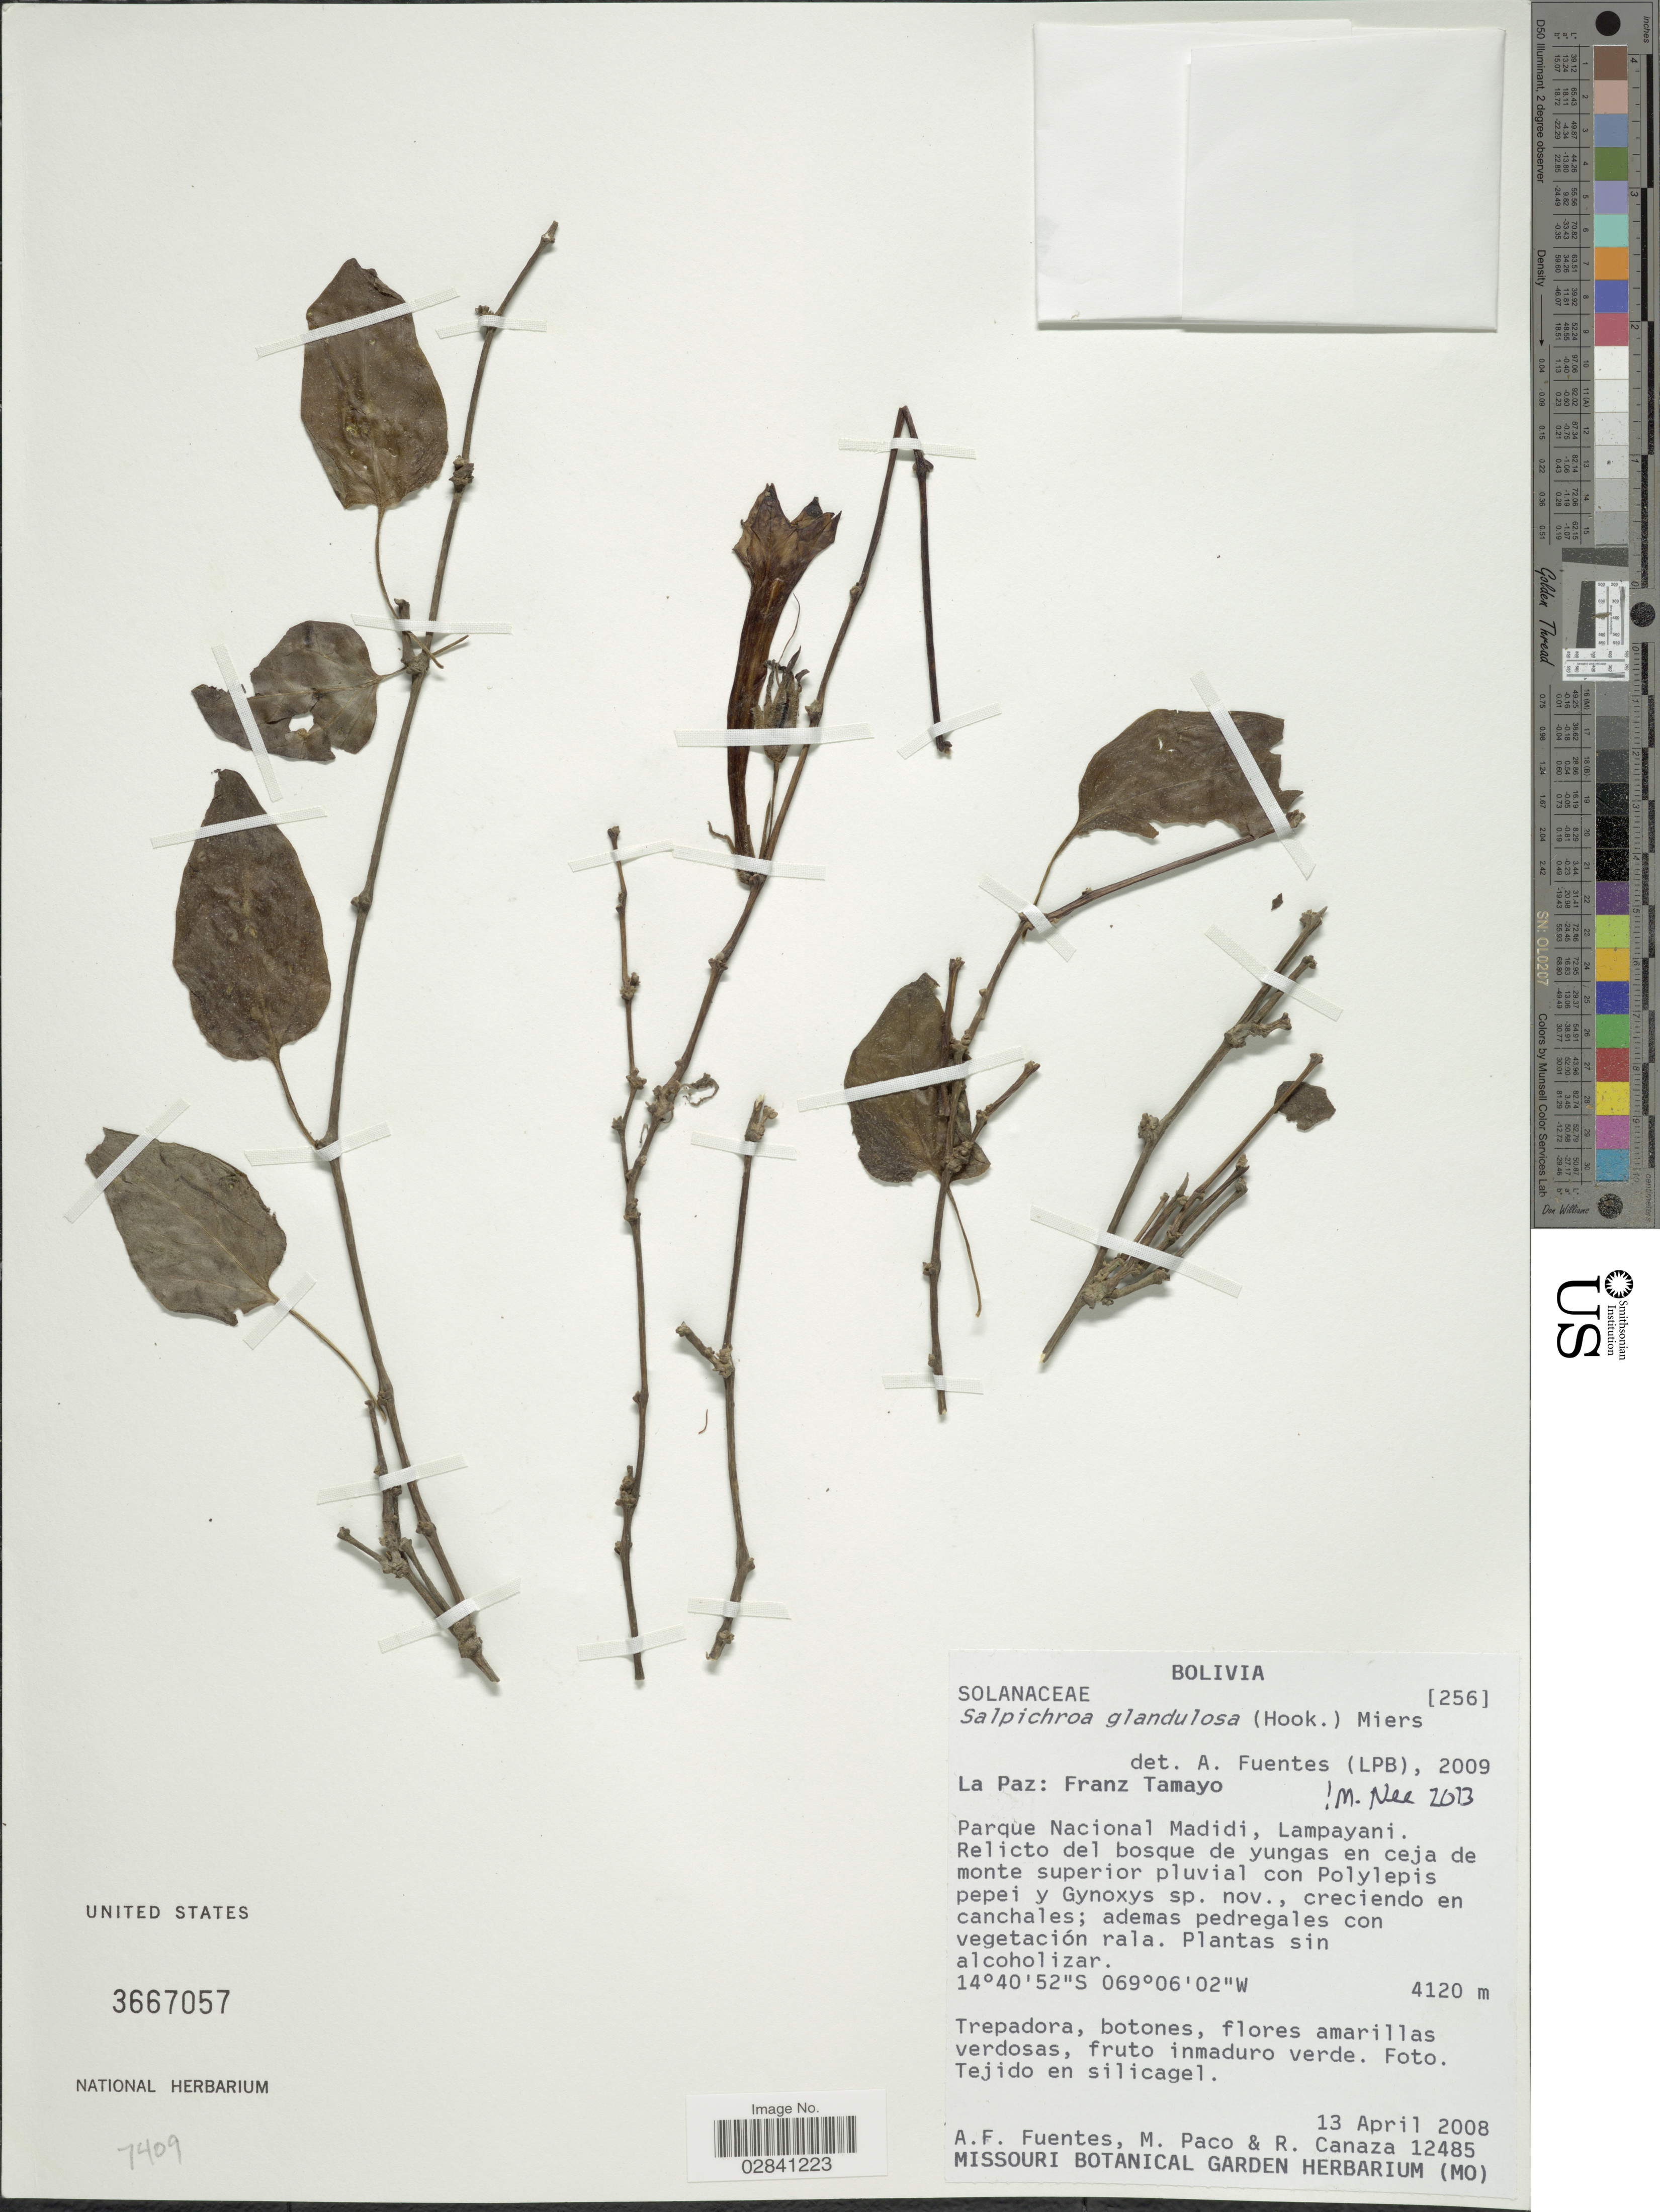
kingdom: Plantae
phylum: Tracheophyta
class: Magnoliopsida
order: Solanales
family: Solanaceae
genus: Salpichroa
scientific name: Salpichroa glandulosa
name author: (Hook.) Miers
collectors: A. F. Fuentes, M. Paco & M. Canaza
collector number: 12485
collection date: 2008-04-13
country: Bolivia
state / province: La Paz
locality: Franz Tamayo. Parque Nacional Madidi, Lampayani.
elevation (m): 4120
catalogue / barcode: US 3667057